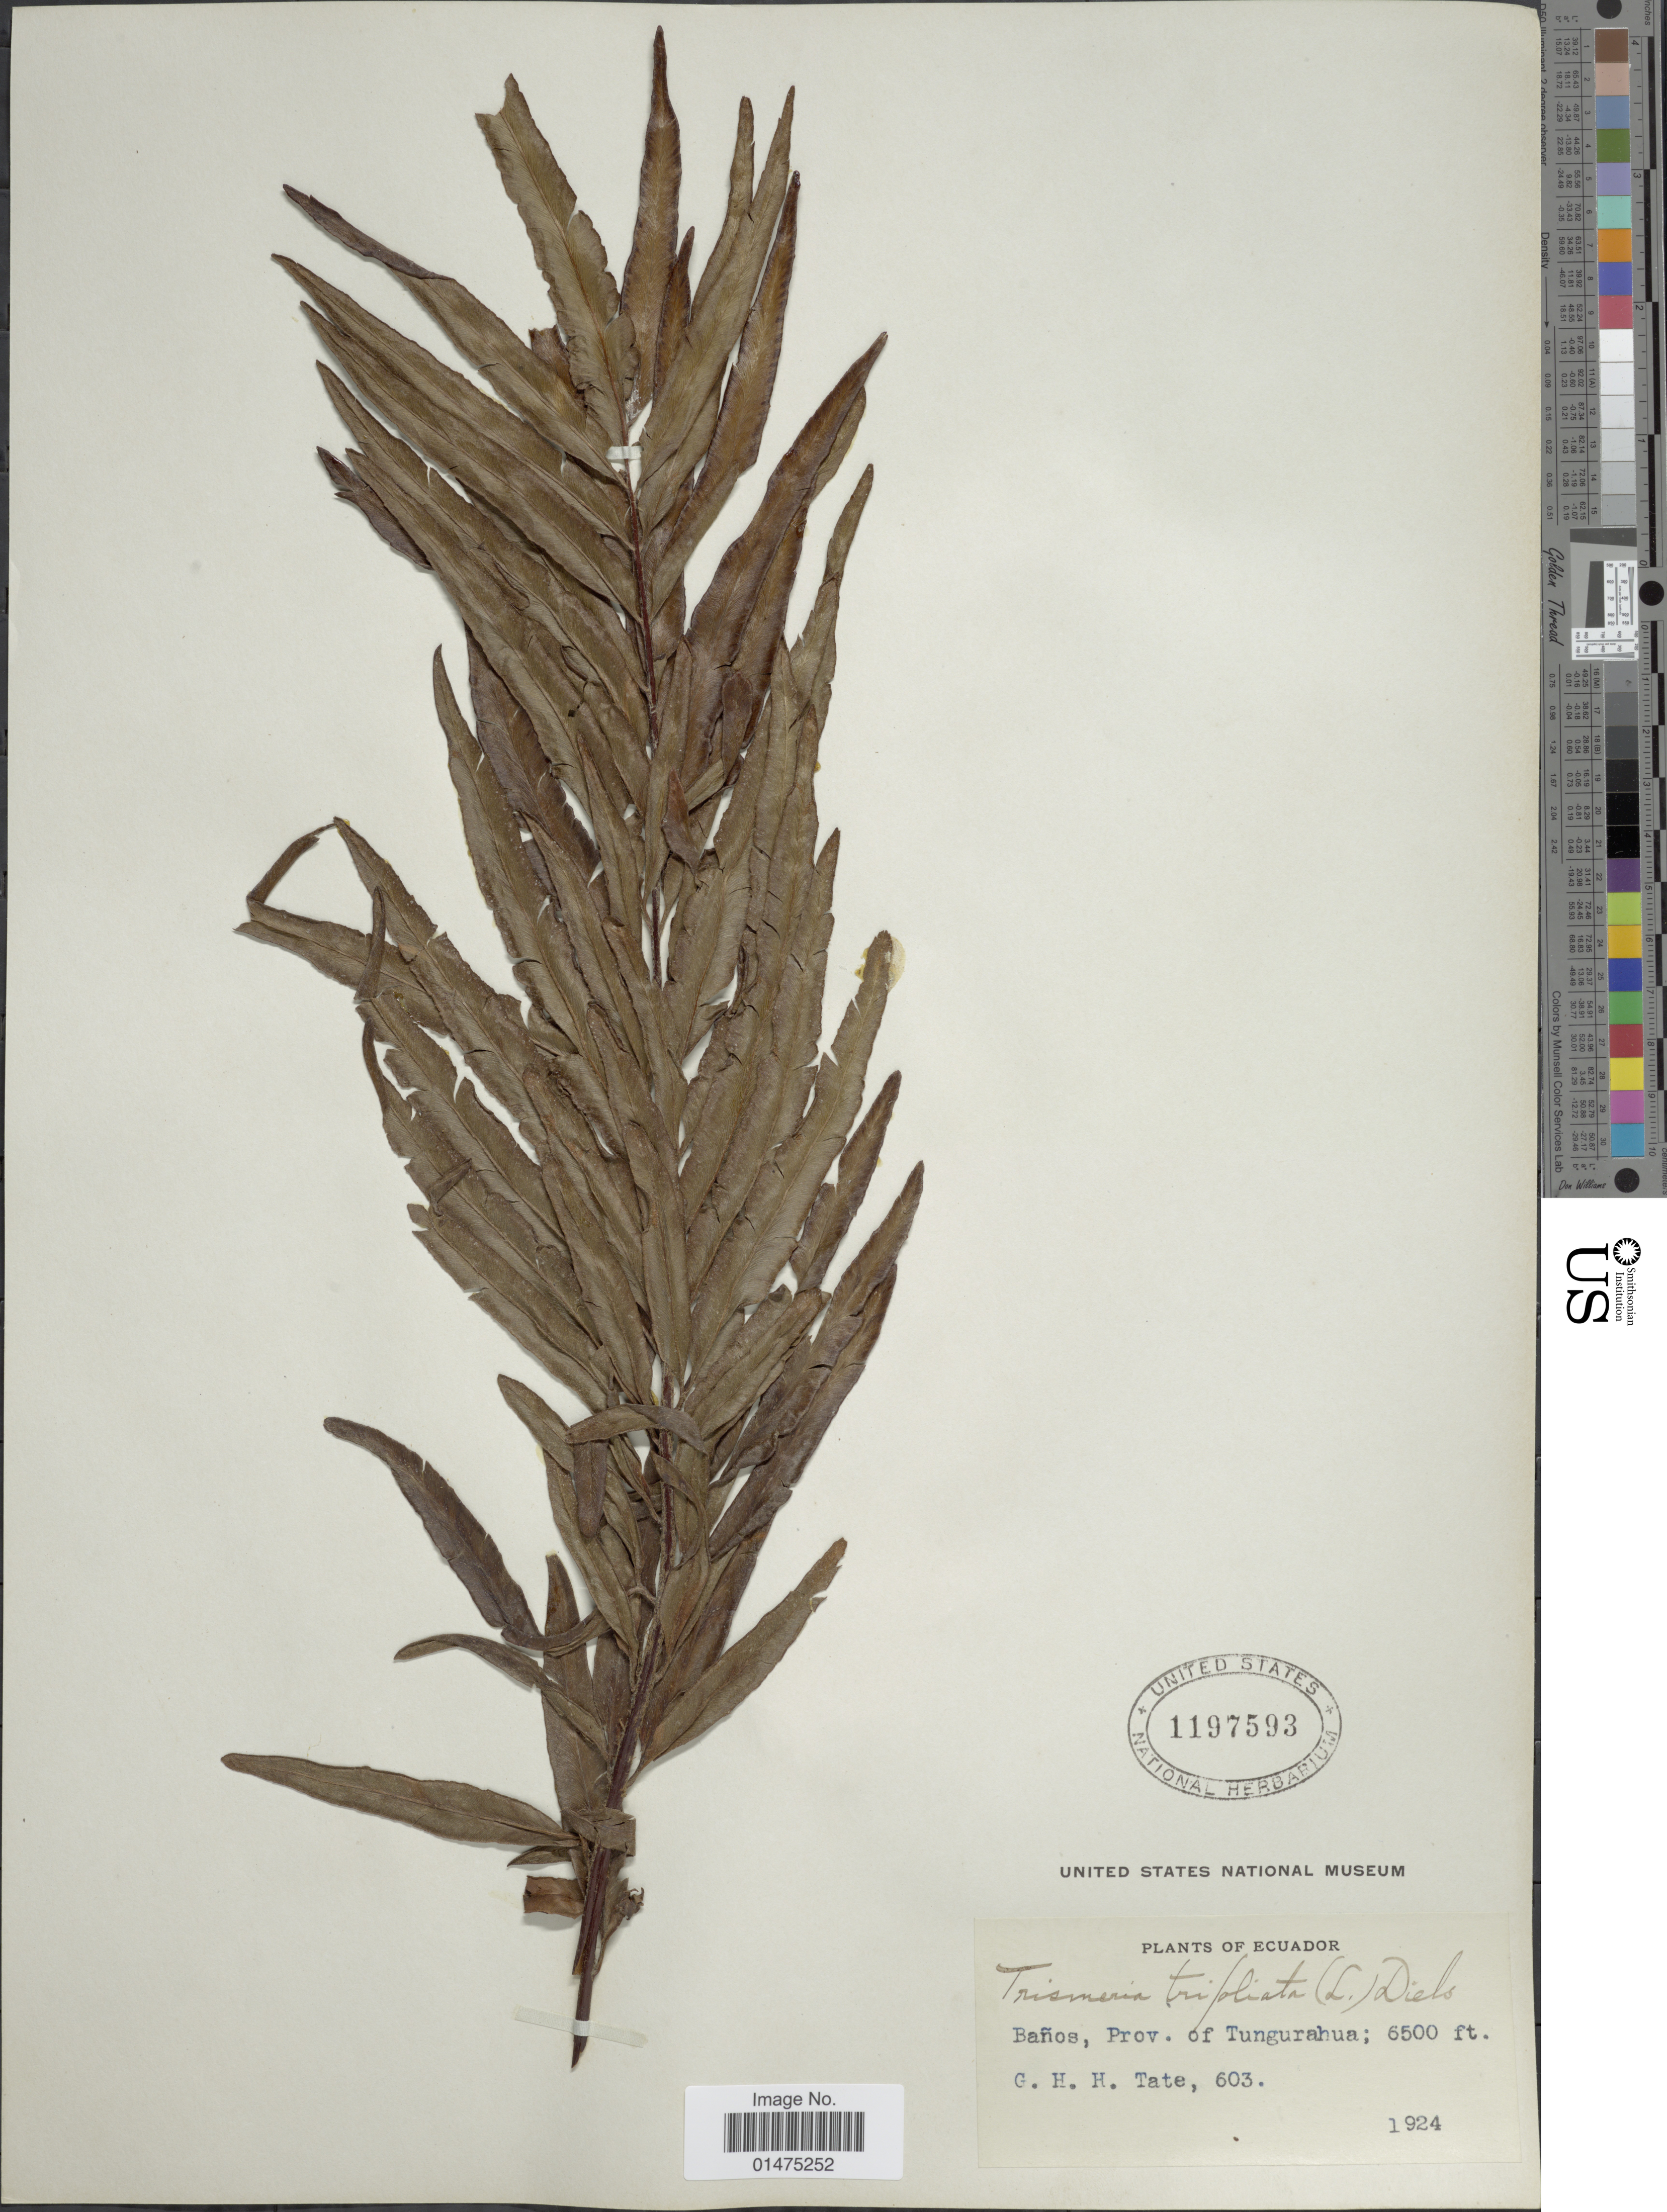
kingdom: Plantae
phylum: Tracheophyta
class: Polypodiopsida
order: Polypodiales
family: Pteridaceae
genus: Pityrogramma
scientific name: Pityrogramma trifoliata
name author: (L.) R.M. Tryon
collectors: G. Tate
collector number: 603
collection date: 1924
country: Ecuador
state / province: Tungurahua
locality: Baños, prov. Tungurahua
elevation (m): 1981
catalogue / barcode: US 1197593